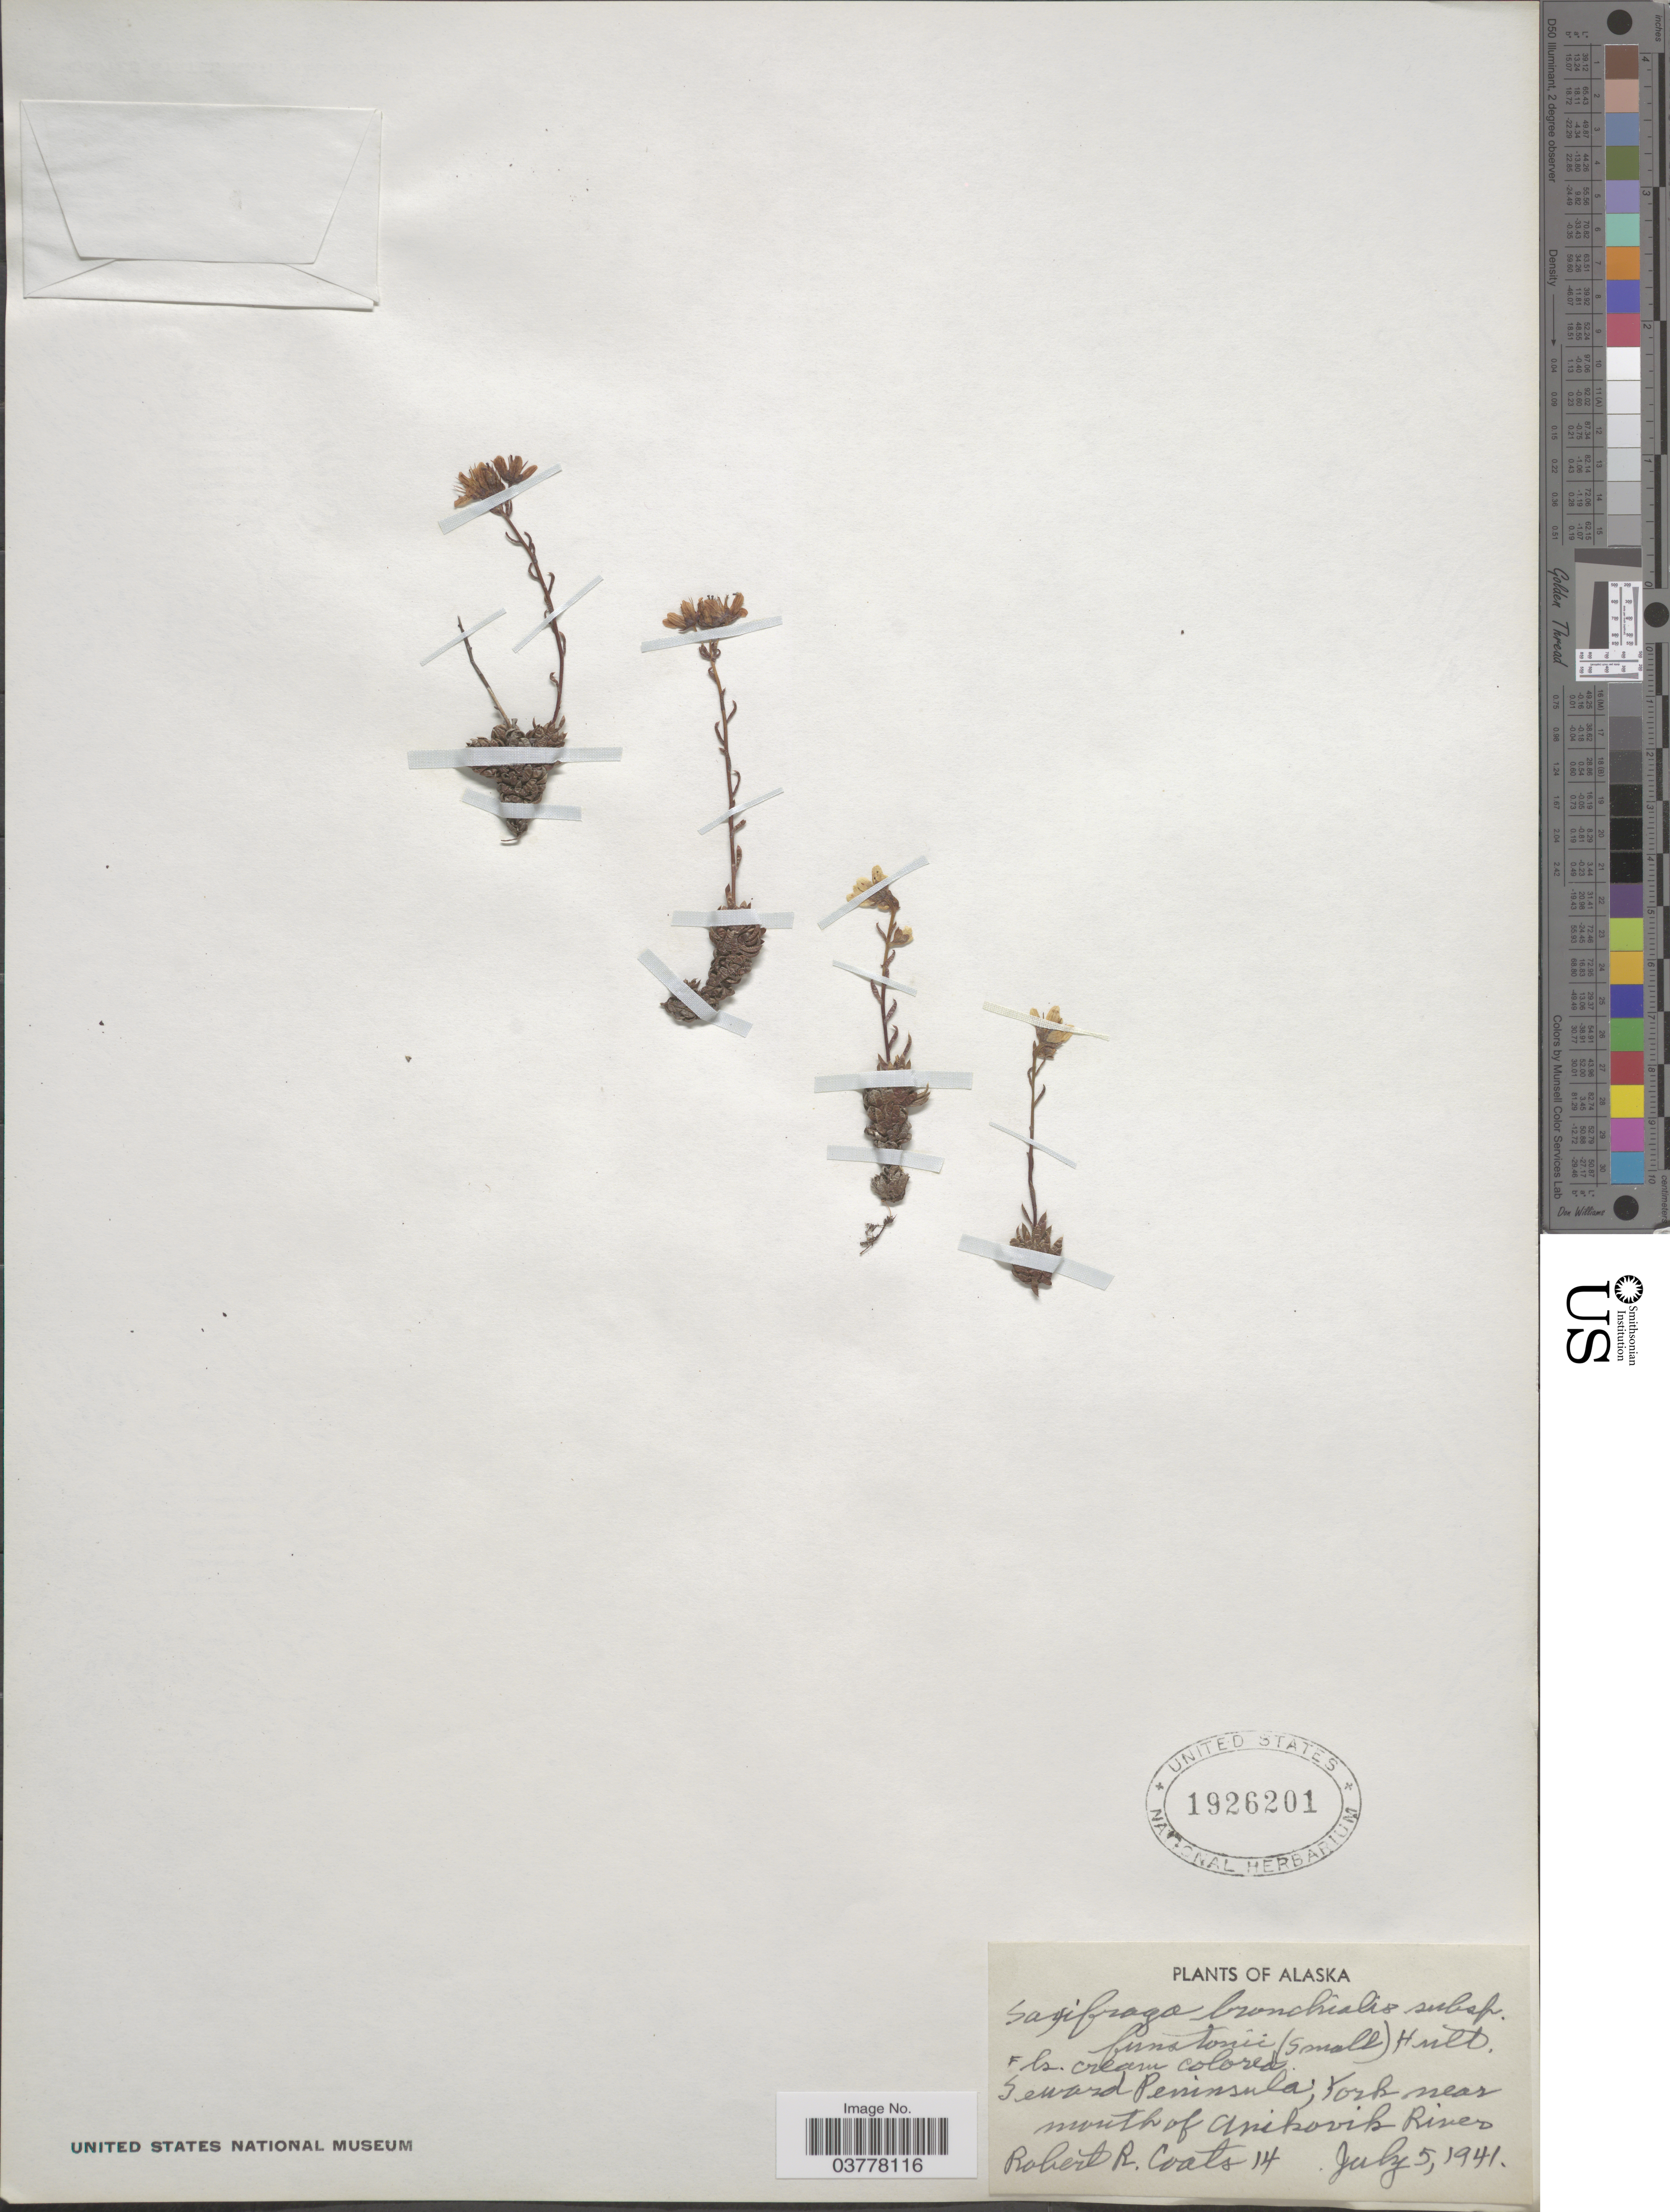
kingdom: Plantae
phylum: Tracheophyta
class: Magnoliopsida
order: Saxifragales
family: Saxifragaceae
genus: Saxifraga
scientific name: Saxifraga bronchialis subsp. funstonii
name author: (Small) Hultén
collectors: R. Coats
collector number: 14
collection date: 1941-07-05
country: United States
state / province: Alaska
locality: Seward Peninsula; York near mouth of Anikovik River.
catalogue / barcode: US 1926201